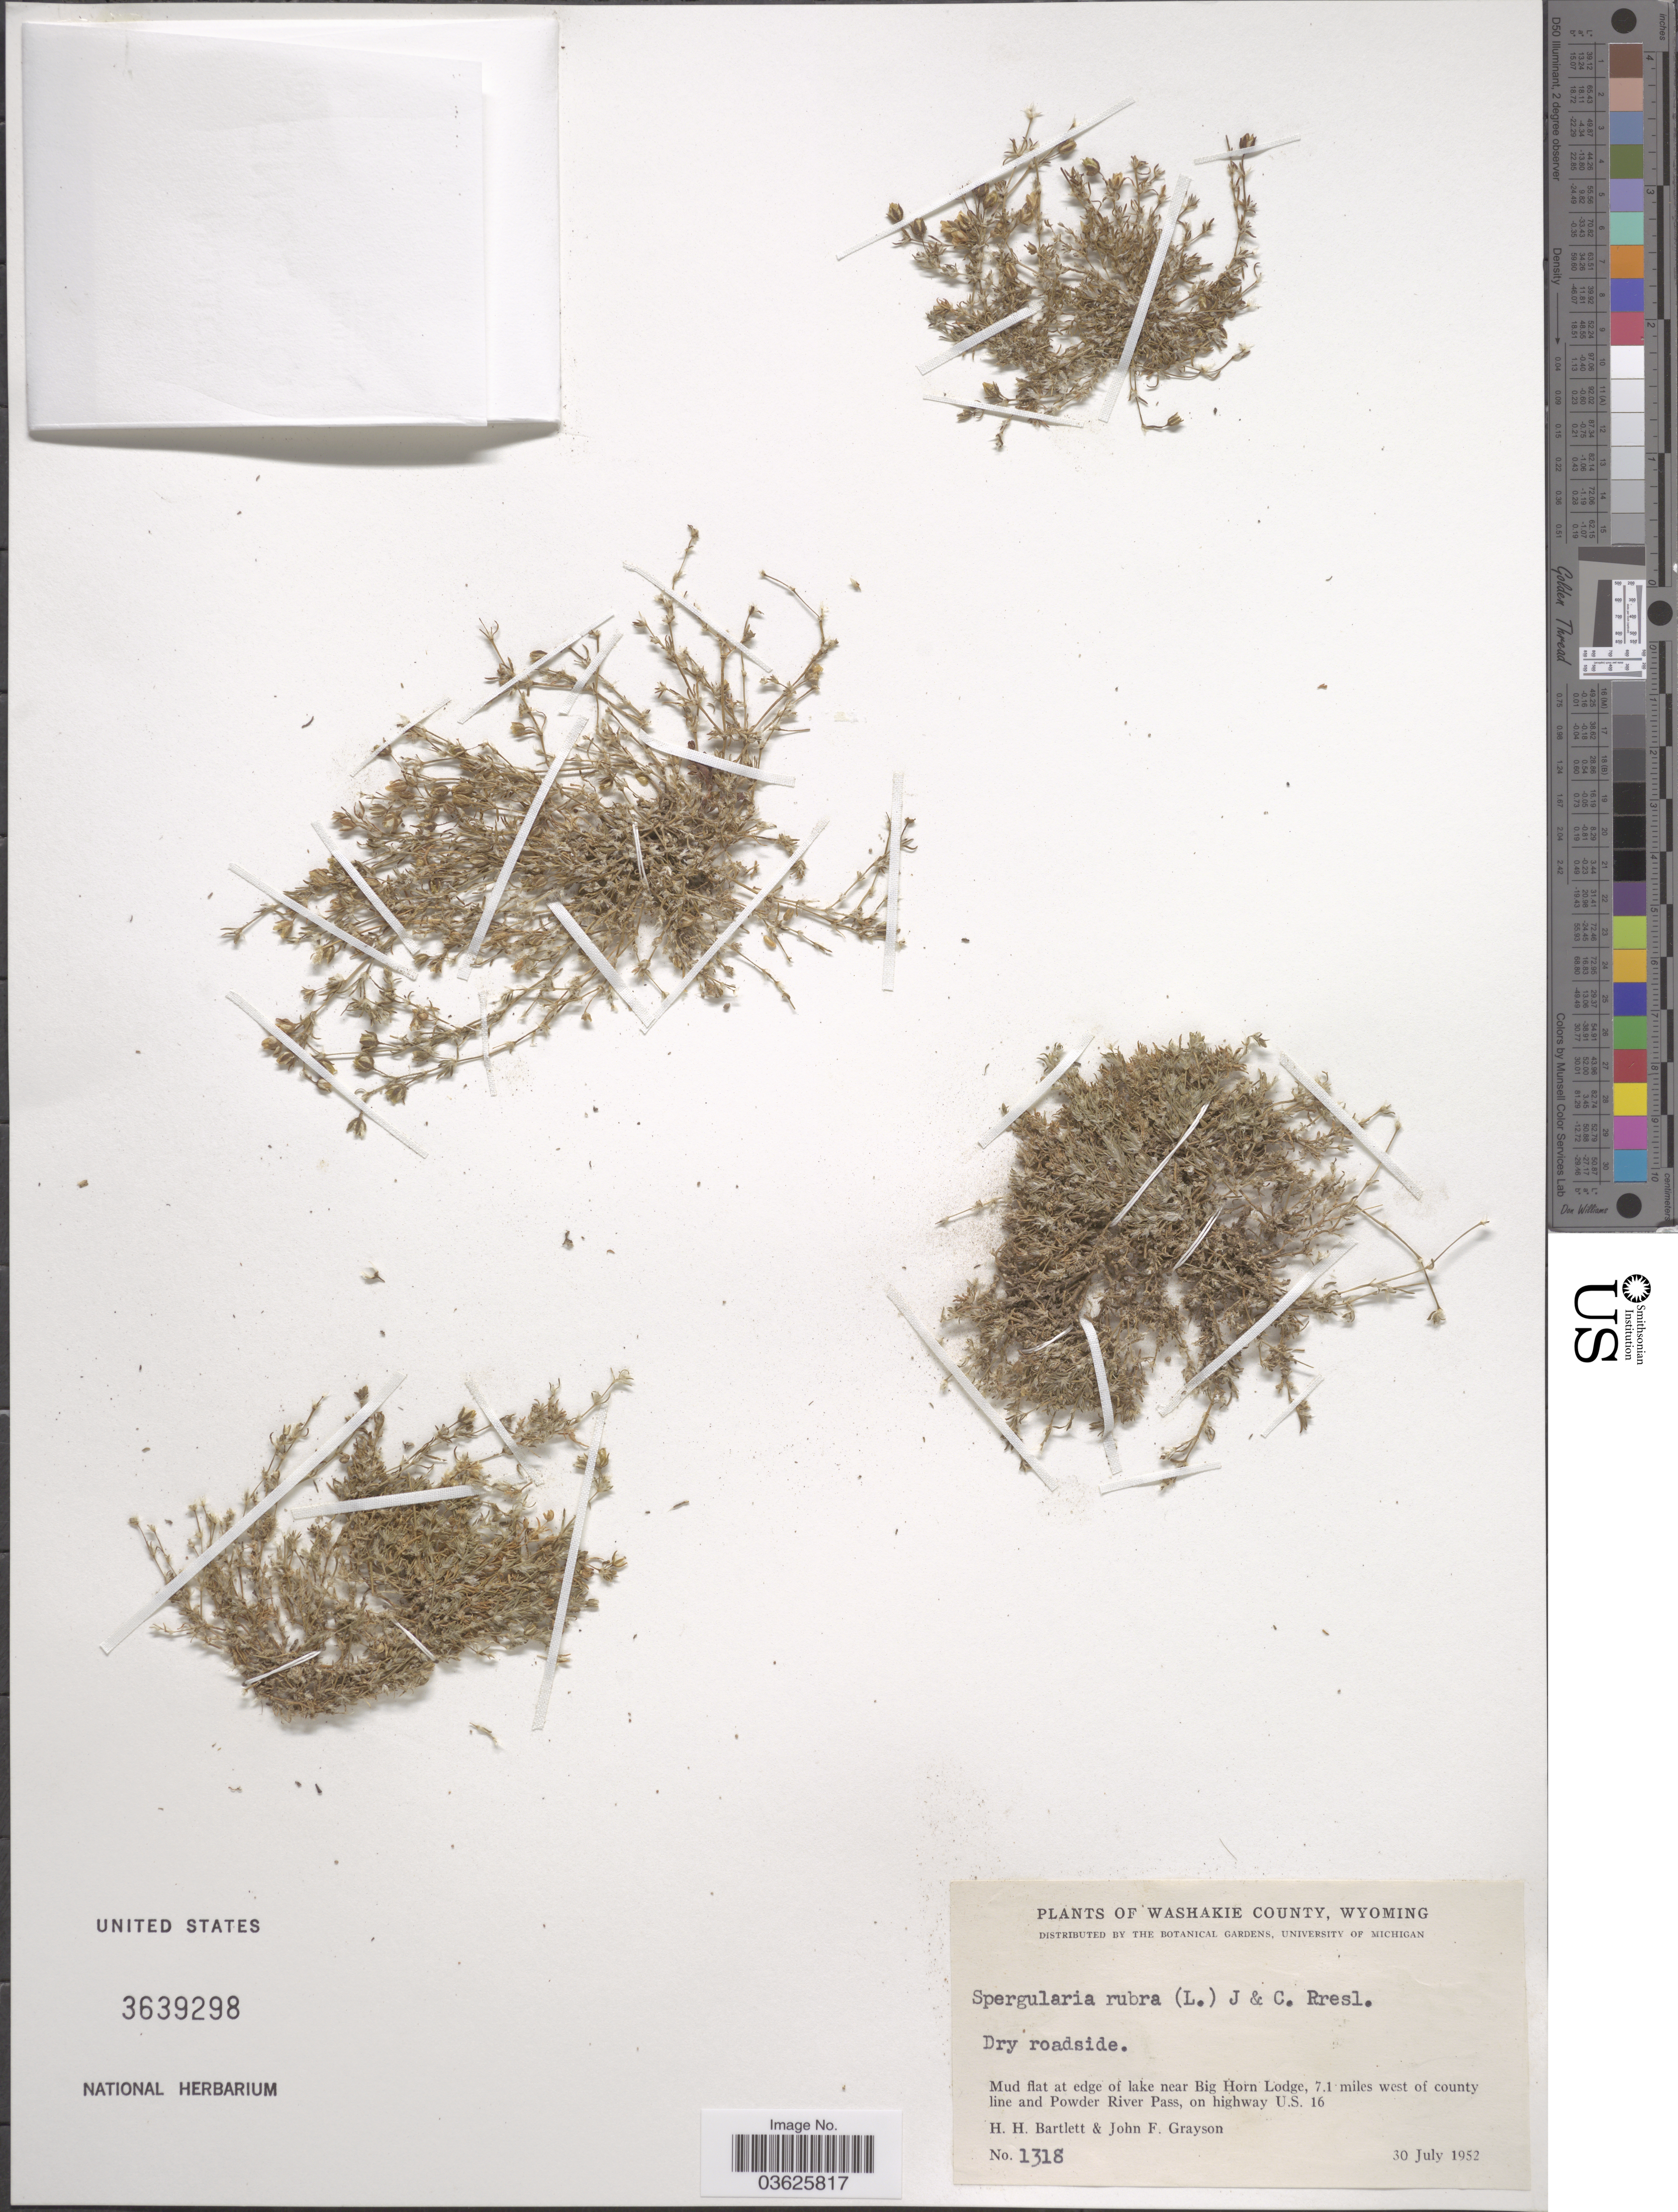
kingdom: Plantae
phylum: Tracheophyta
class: Magnoliopsida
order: Caryophyllales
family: Caryophyllaceae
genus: Spergularia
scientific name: Spergularia rubra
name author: (L.) J. Presl & C. Presl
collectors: H. H. Bartlett & J. Grayson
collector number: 1318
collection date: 1952-07-30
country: United States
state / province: Wyoming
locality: Washakie County. Mud flat at edge of lake near Big Horn Lodge, 7.1 miles west of county line and Powder River Pass, on highway U.S. 16.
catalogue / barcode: US 3639298